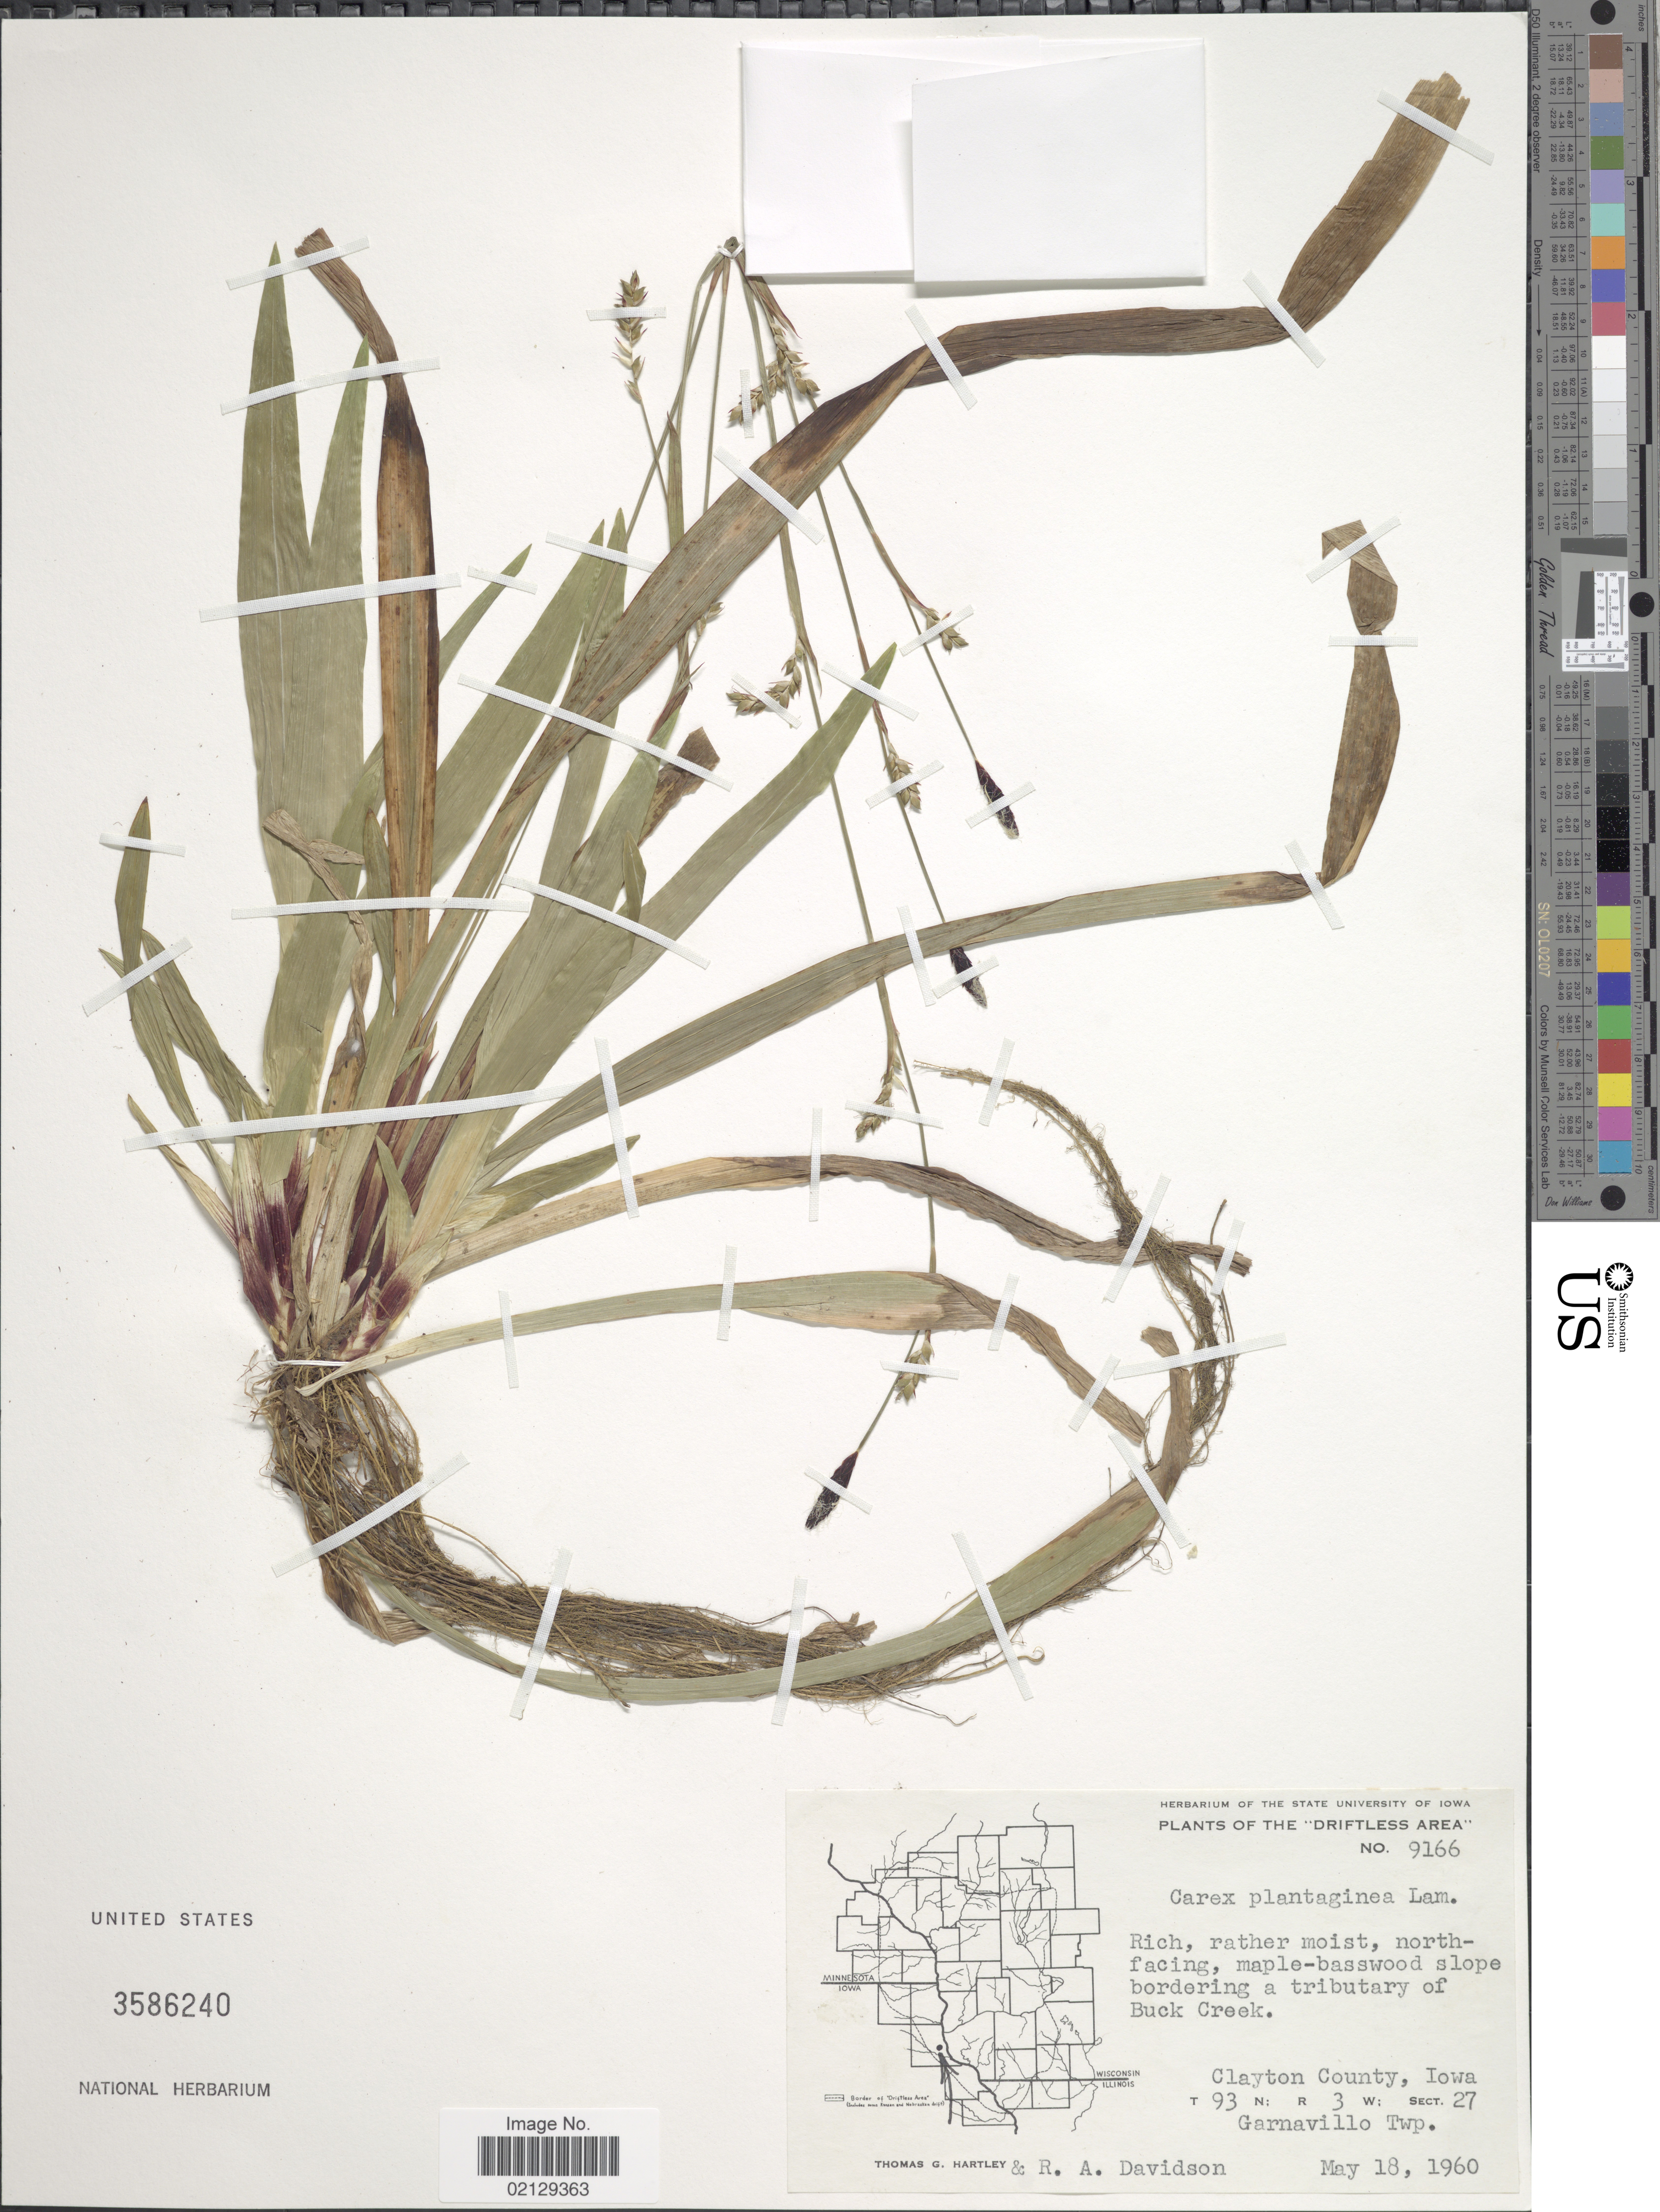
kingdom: Plantae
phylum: Tracheophyta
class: Liliopsida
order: Poales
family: Cyperaceae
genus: Carex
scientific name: Carex plantaginea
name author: Lam.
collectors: T. G. Hartley & R. A. Davidson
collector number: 9166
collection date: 1960-05-18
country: United States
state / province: Iowa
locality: Rich, rather moist, north-facing, maple-basswood slope bordering a tributary of Buck Creek, Clayton County, Iowa, T93N: R3W, Sect. 27, Garnavillo Twp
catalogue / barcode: US 2586240